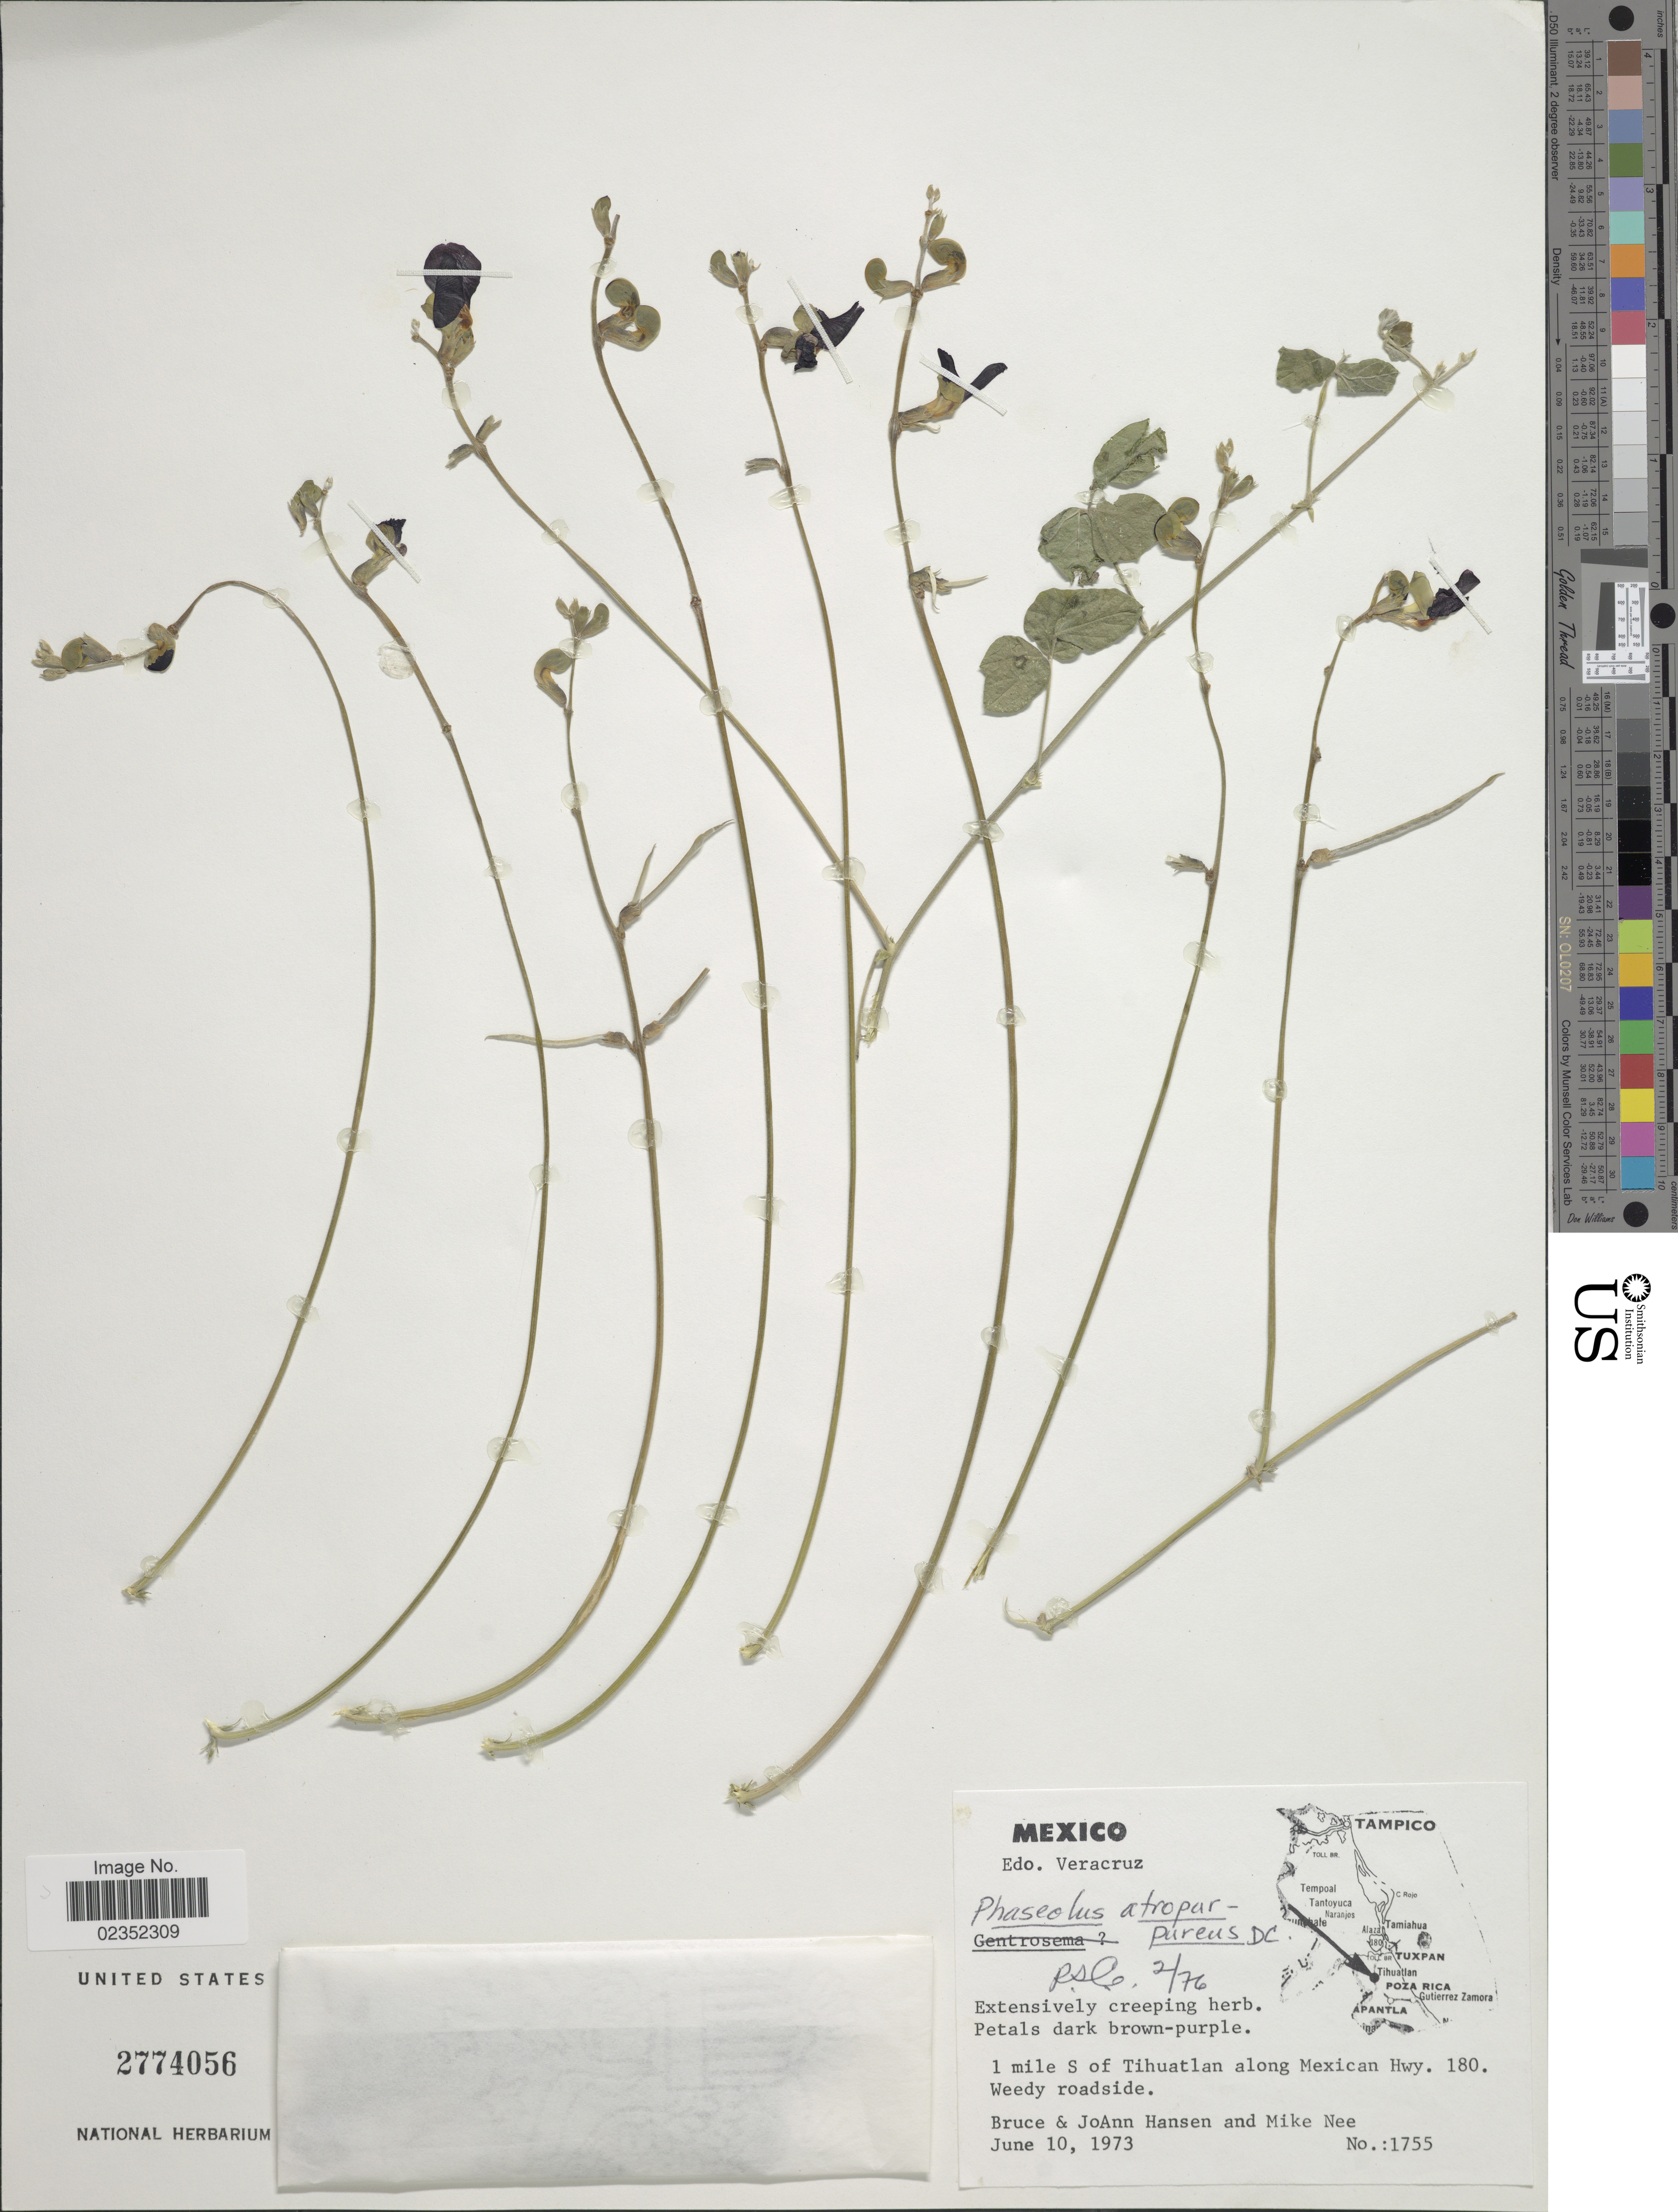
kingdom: Plantae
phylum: Tracheophyta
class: Magnoliopsida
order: Fabales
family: Fabaceae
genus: Macroptilium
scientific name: Macroptilium atropurpureum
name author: (DC.) Urb.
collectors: B. Hansen, J. Hansen & M. Nee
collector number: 1755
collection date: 1973-06-10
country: Mexico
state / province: Veracruz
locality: Edo. Veracruz. 1 mile S of Tihuatlan along Mexican Hwy. 180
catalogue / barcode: US 2774056